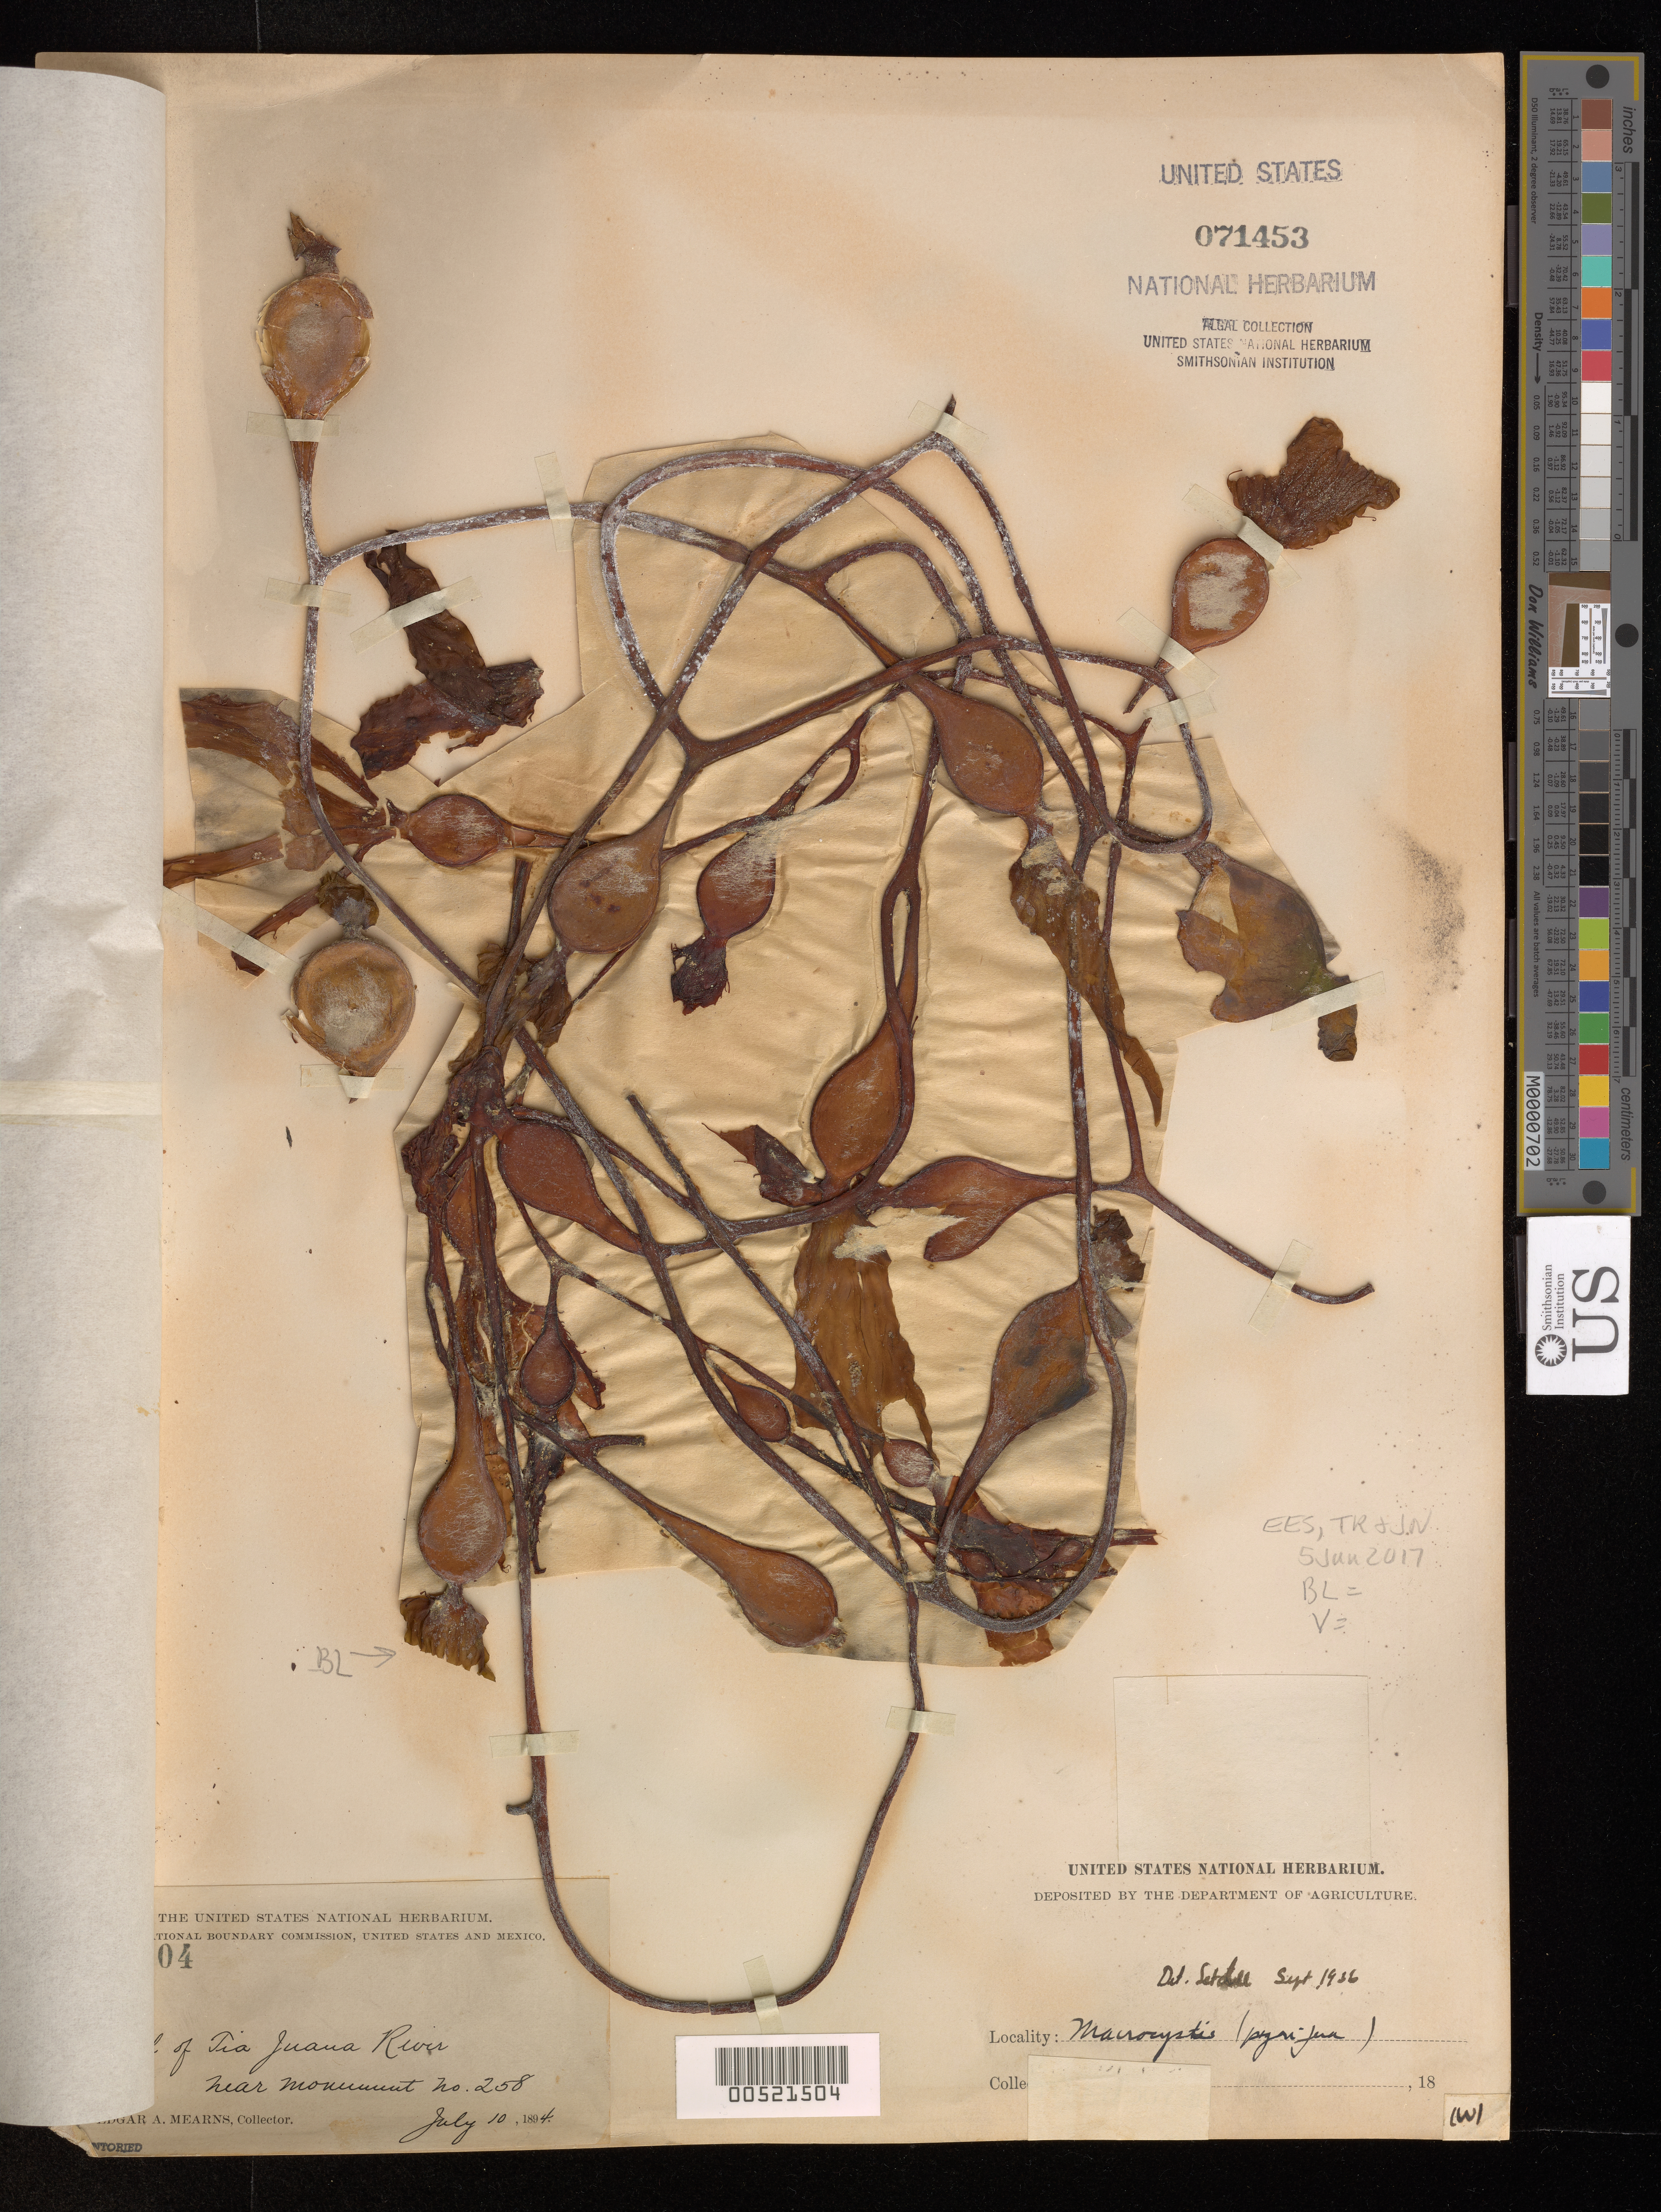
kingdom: Chromista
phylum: Ochrophyta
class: Phaeophyceae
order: Laminariales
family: Laminariaceae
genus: Macrocystis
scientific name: Macrocystis pyrifera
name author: (L.) C. Agardh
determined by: Setchell, William A.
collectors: E. A. Mearns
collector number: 3904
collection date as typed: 10 Jul 1894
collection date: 1894-07-10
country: Mexico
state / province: Baja California Norte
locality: Tijuana River mouth, monument no. 258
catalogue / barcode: US 71453